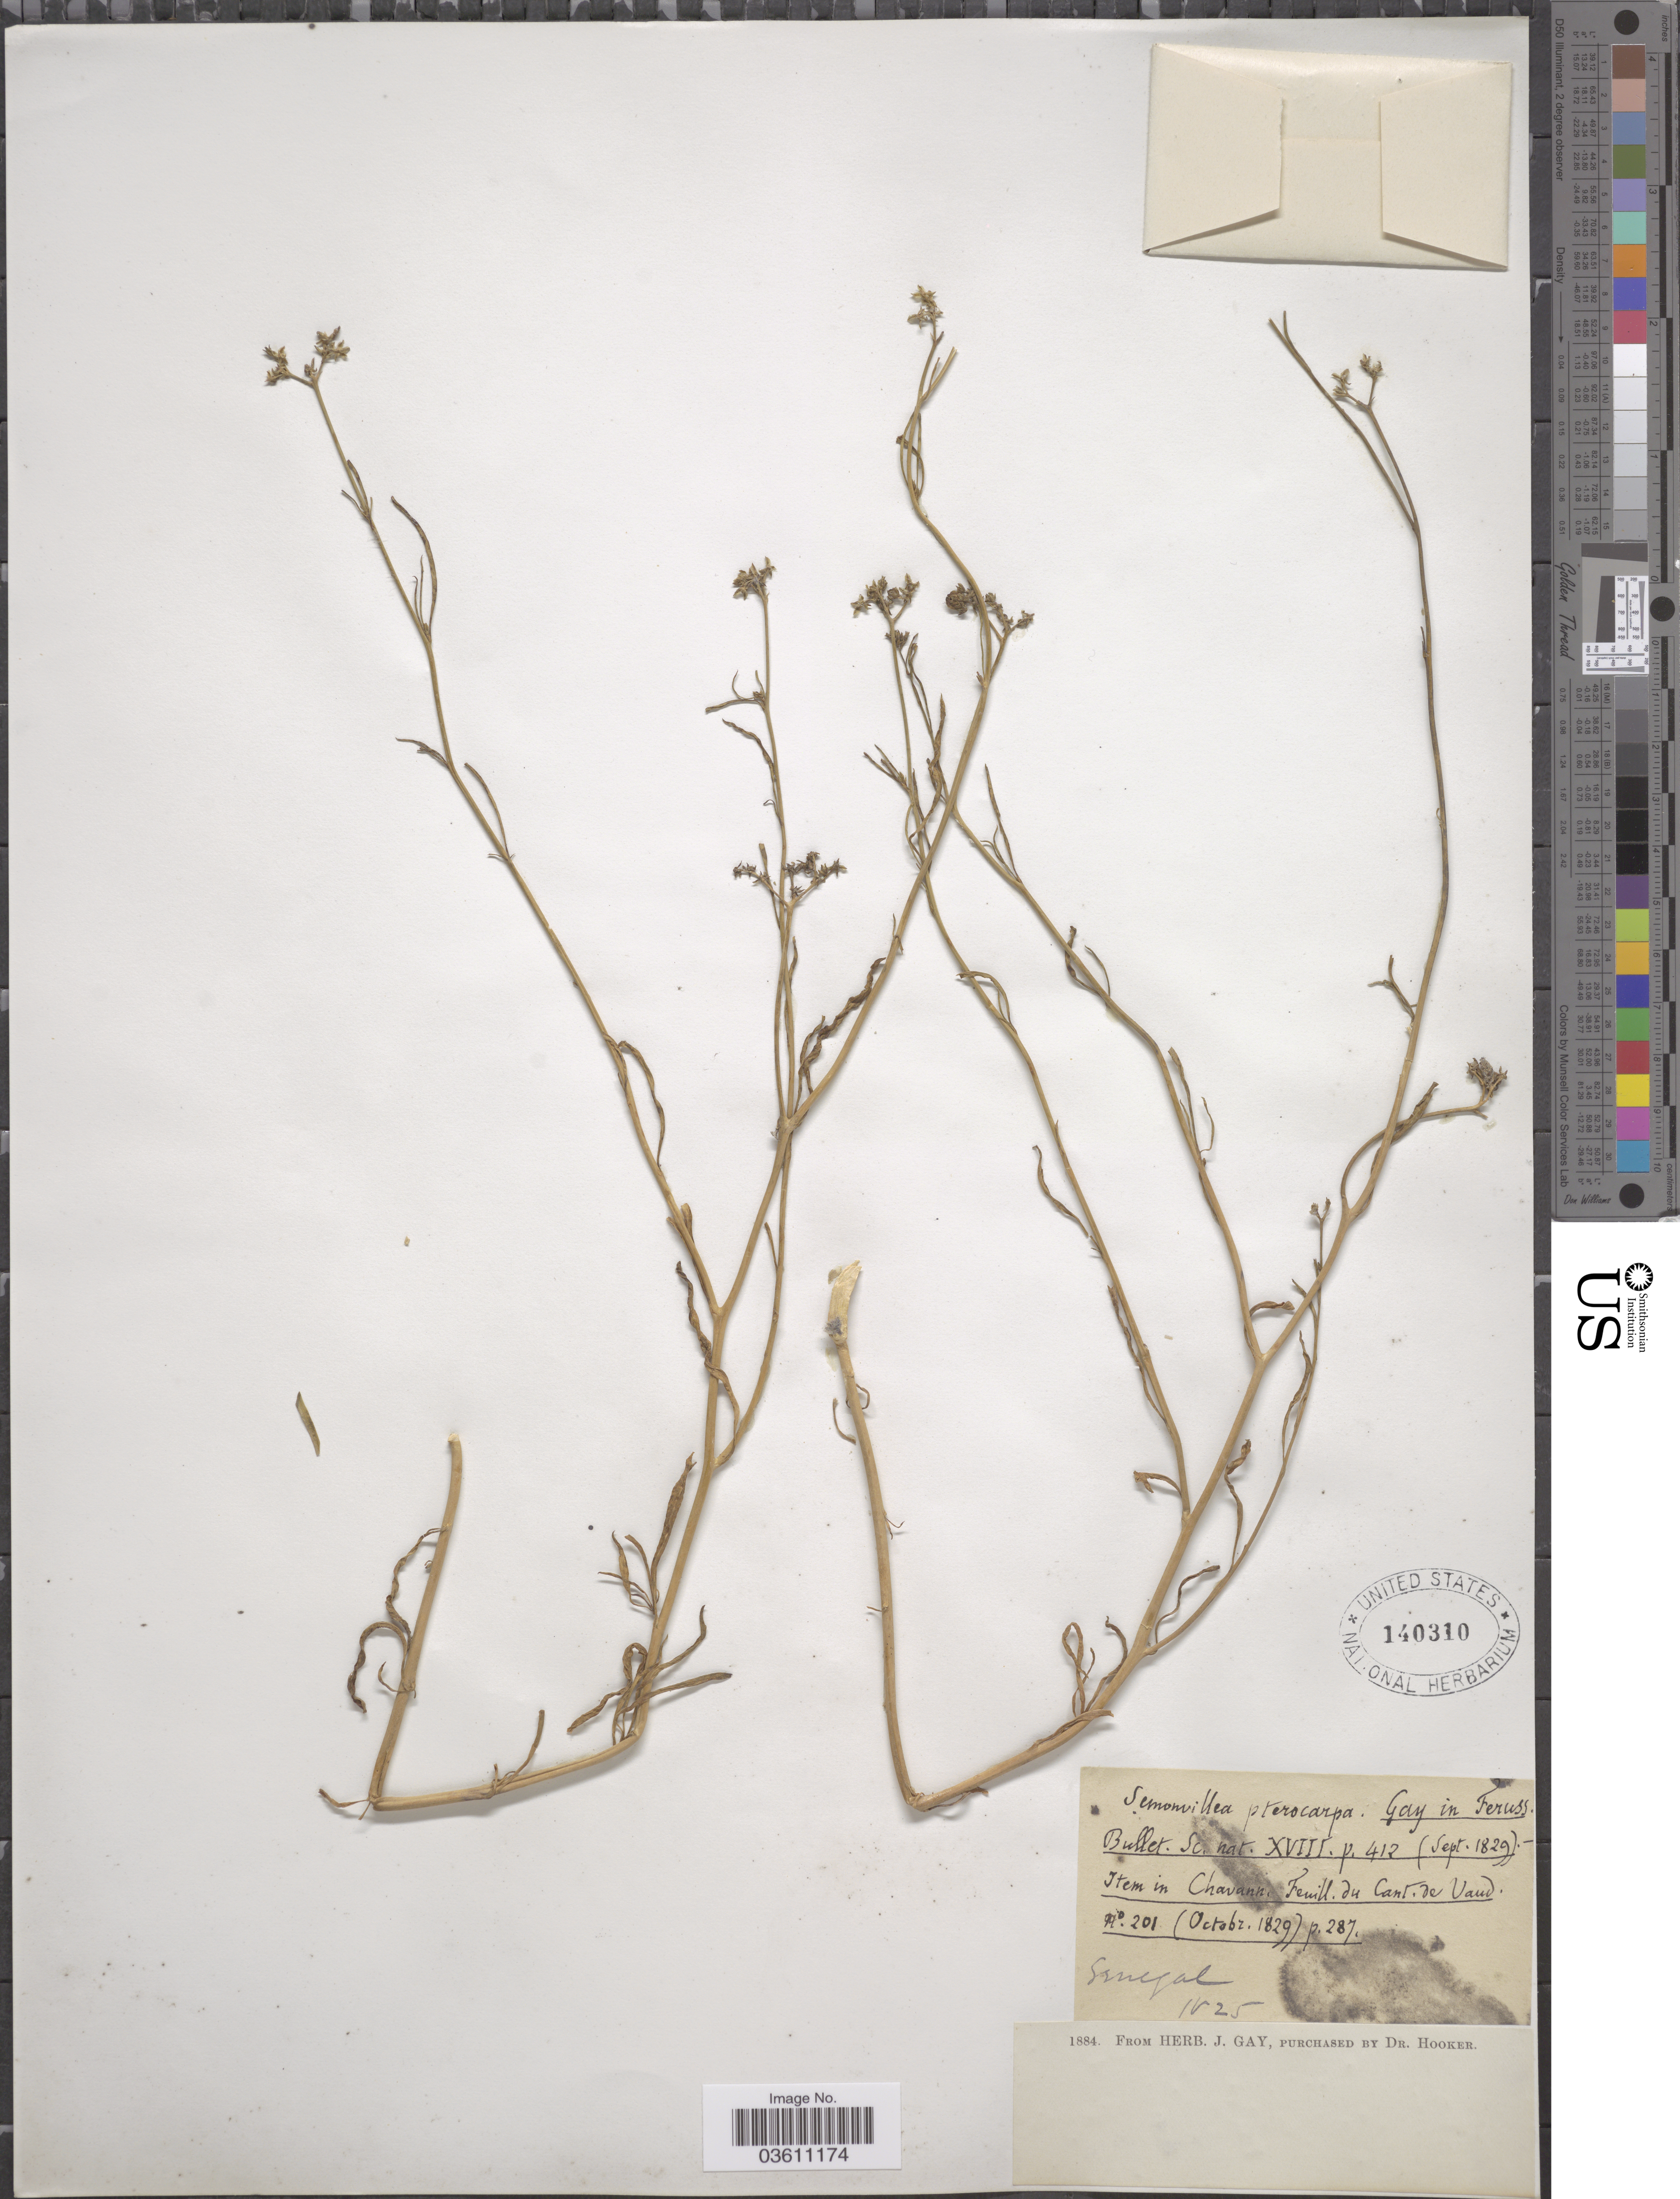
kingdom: Plantae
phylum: Tracheophyta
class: Magnoliopsida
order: Caryophyllales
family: Limeaceae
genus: Limeum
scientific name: Limeum pterocarpum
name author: (J. Gay) Heimerl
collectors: ex herb. J. Gay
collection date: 1825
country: Senegal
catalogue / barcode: US 140310